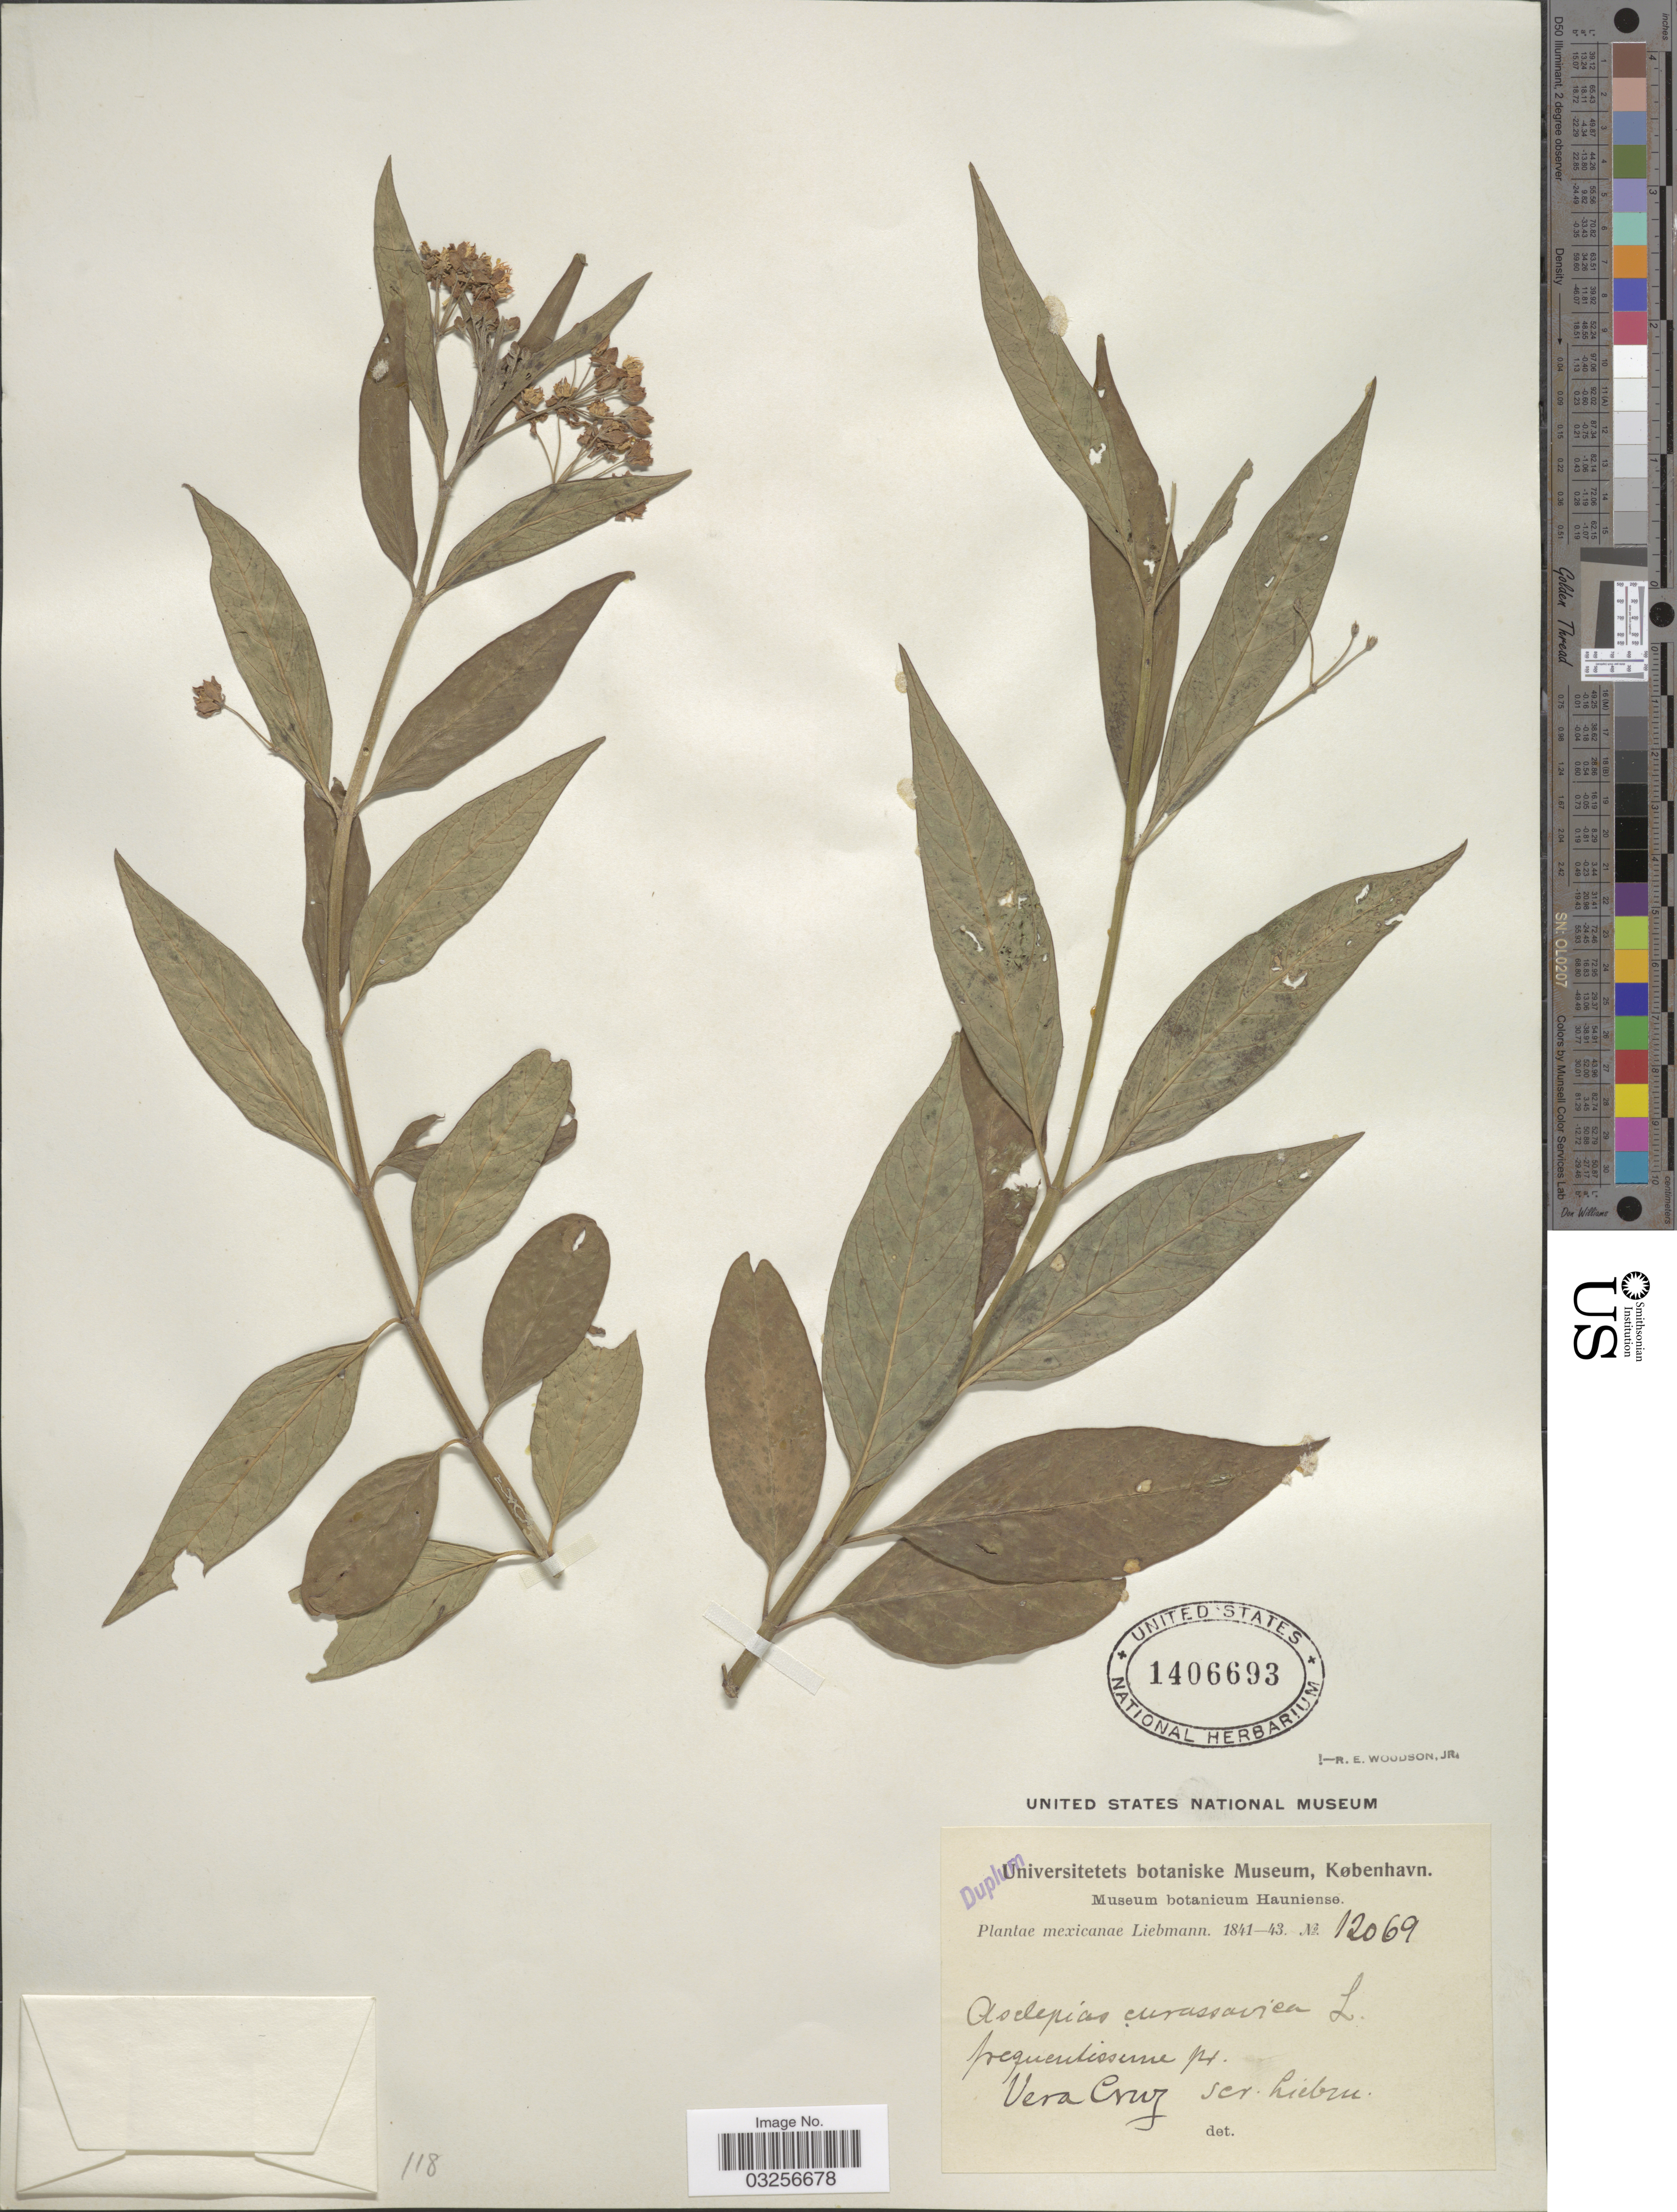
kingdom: Plantae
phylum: Tracheophyta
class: Magnoliopsida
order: Gentianales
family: Apocynaceae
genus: Asclepias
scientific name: Asclepias curassavica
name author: L.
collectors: Liebmann, --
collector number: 12069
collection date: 1841/1843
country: Mexico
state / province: Veracruz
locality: Vera Cruz.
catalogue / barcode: US 1406693